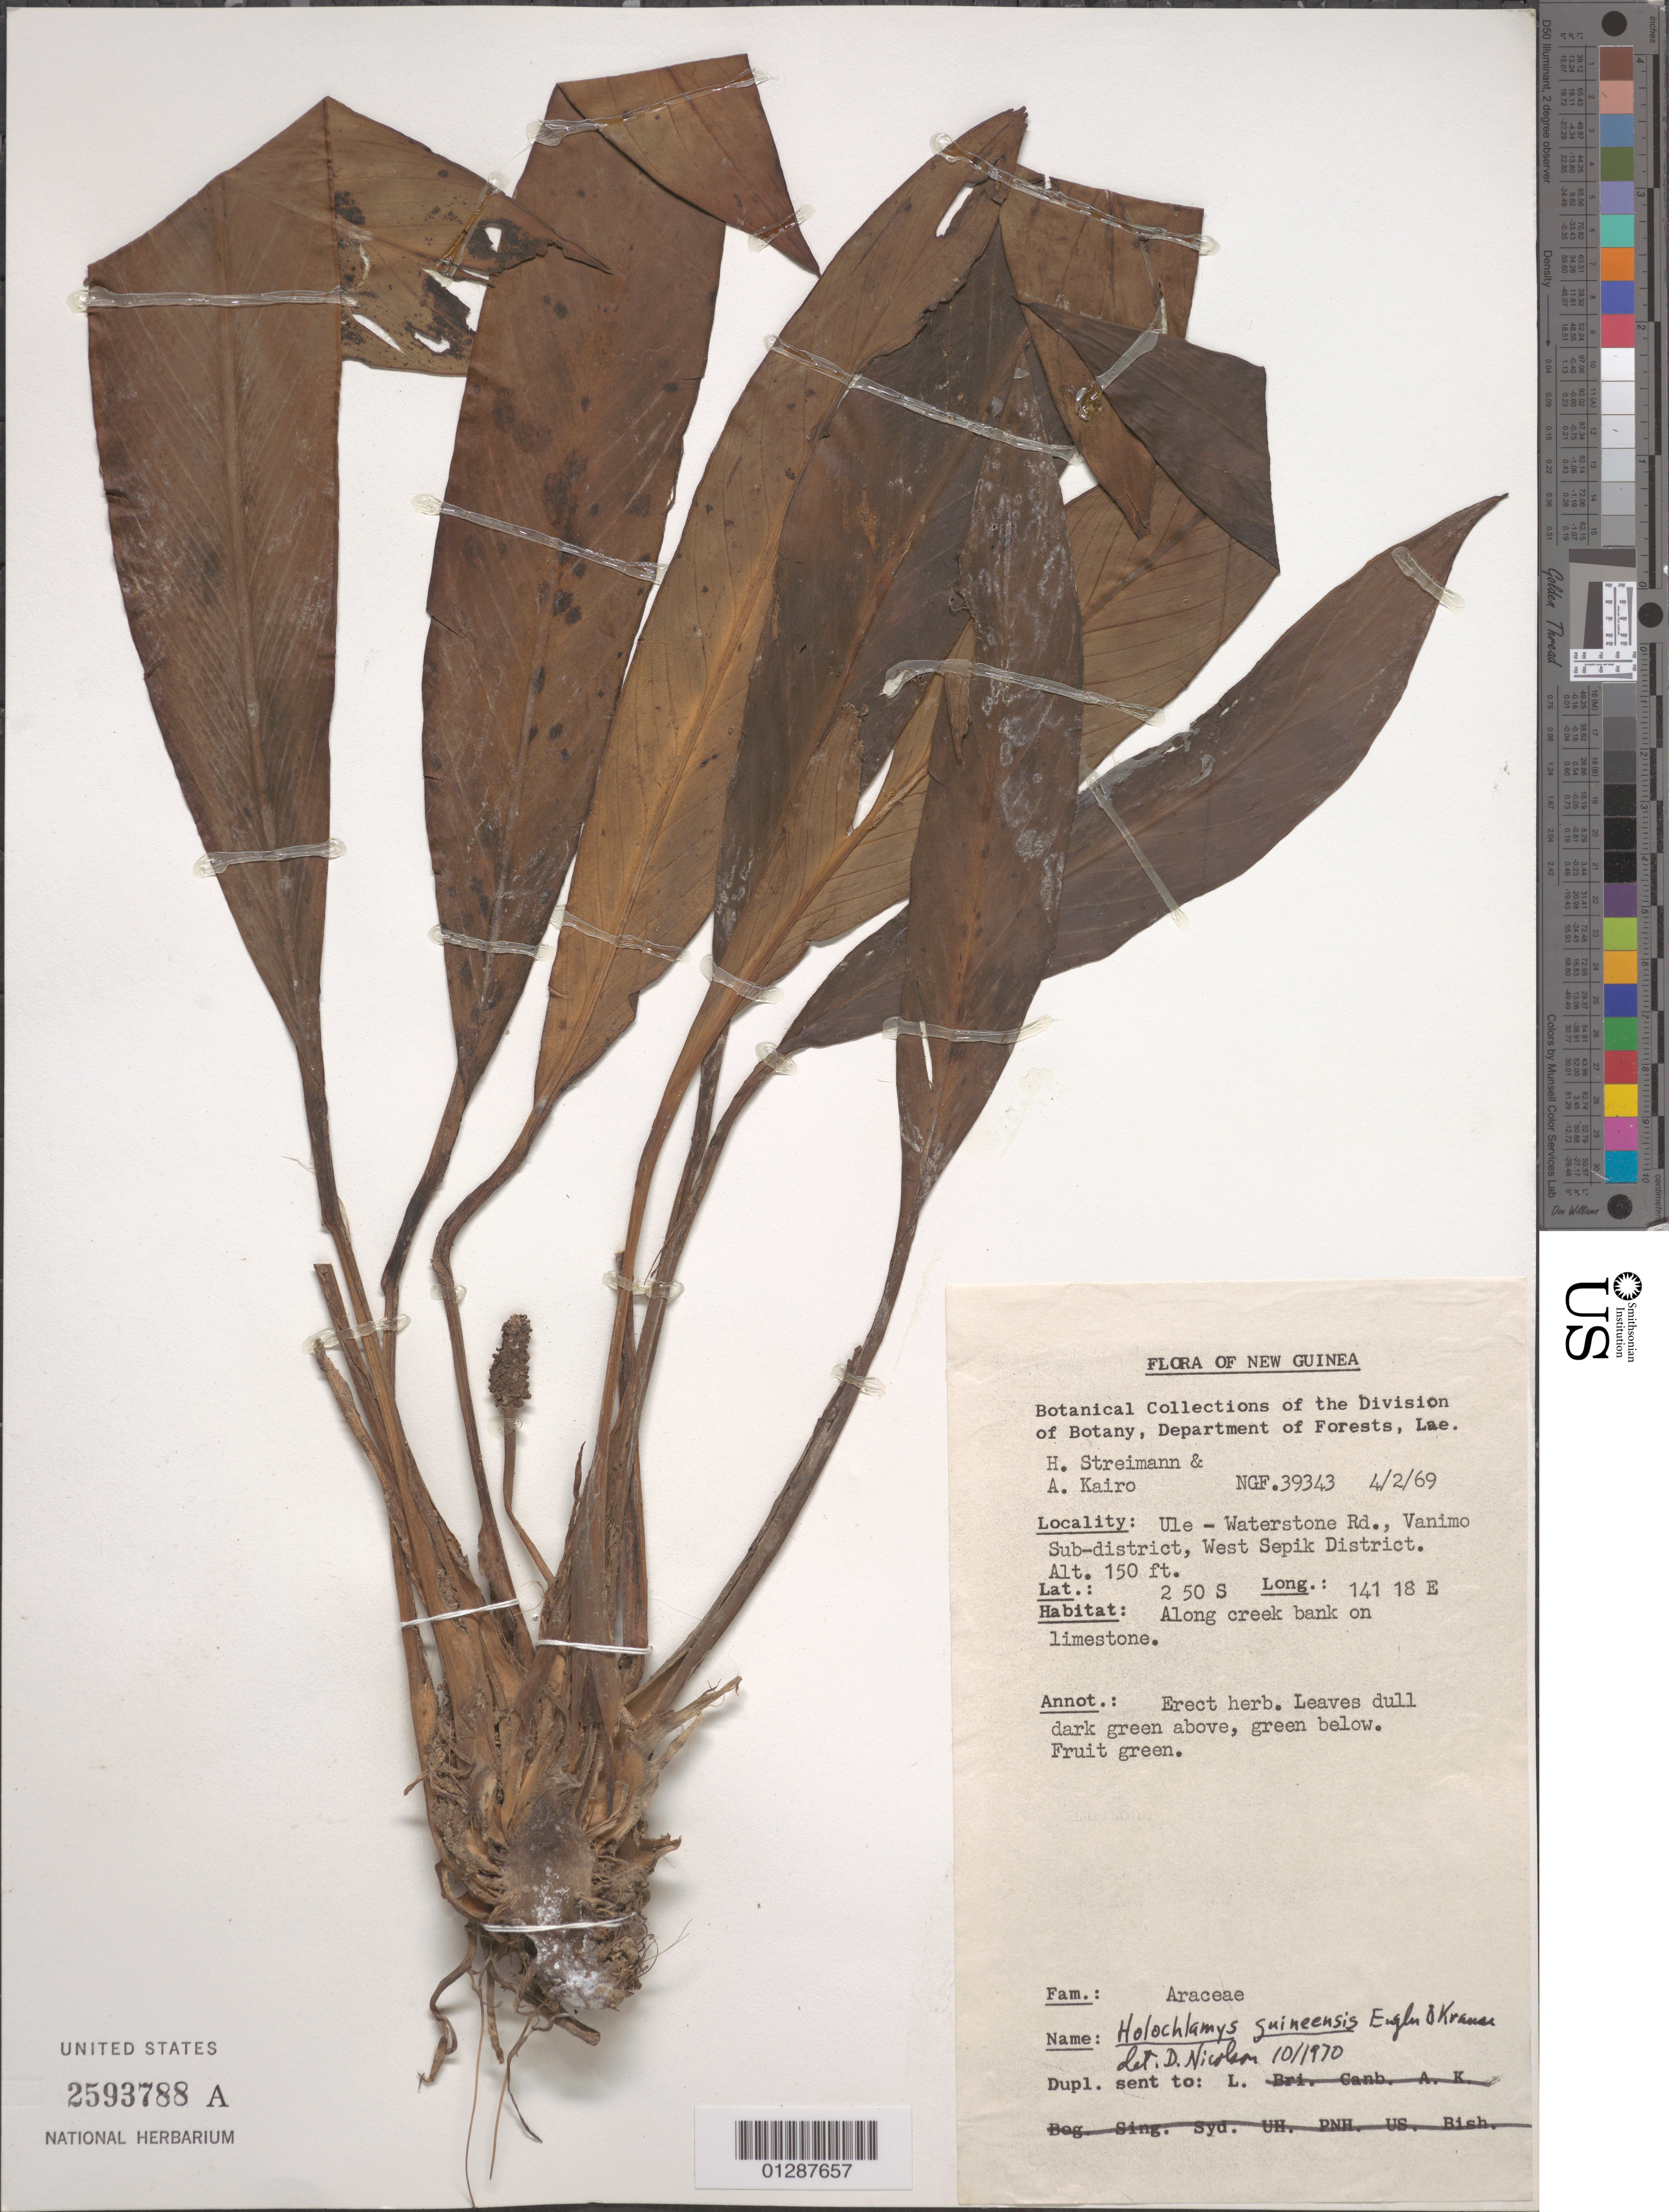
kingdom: Plantae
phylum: Tracheophyta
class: Liliopsida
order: Alismatales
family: Araceae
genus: Holochlamys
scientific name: Holochlamys beccarii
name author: Engl.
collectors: H. Streimann & A. Kairo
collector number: NGF 39343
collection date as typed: Transcribed d/m/y: 4/2/69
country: Papua New Guinea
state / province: Sandaun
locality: New Guinea. Ule - Waterstone Rd., Vanimo Sub-district, West Sepik District.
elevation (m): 46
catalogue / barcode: US 2593788A